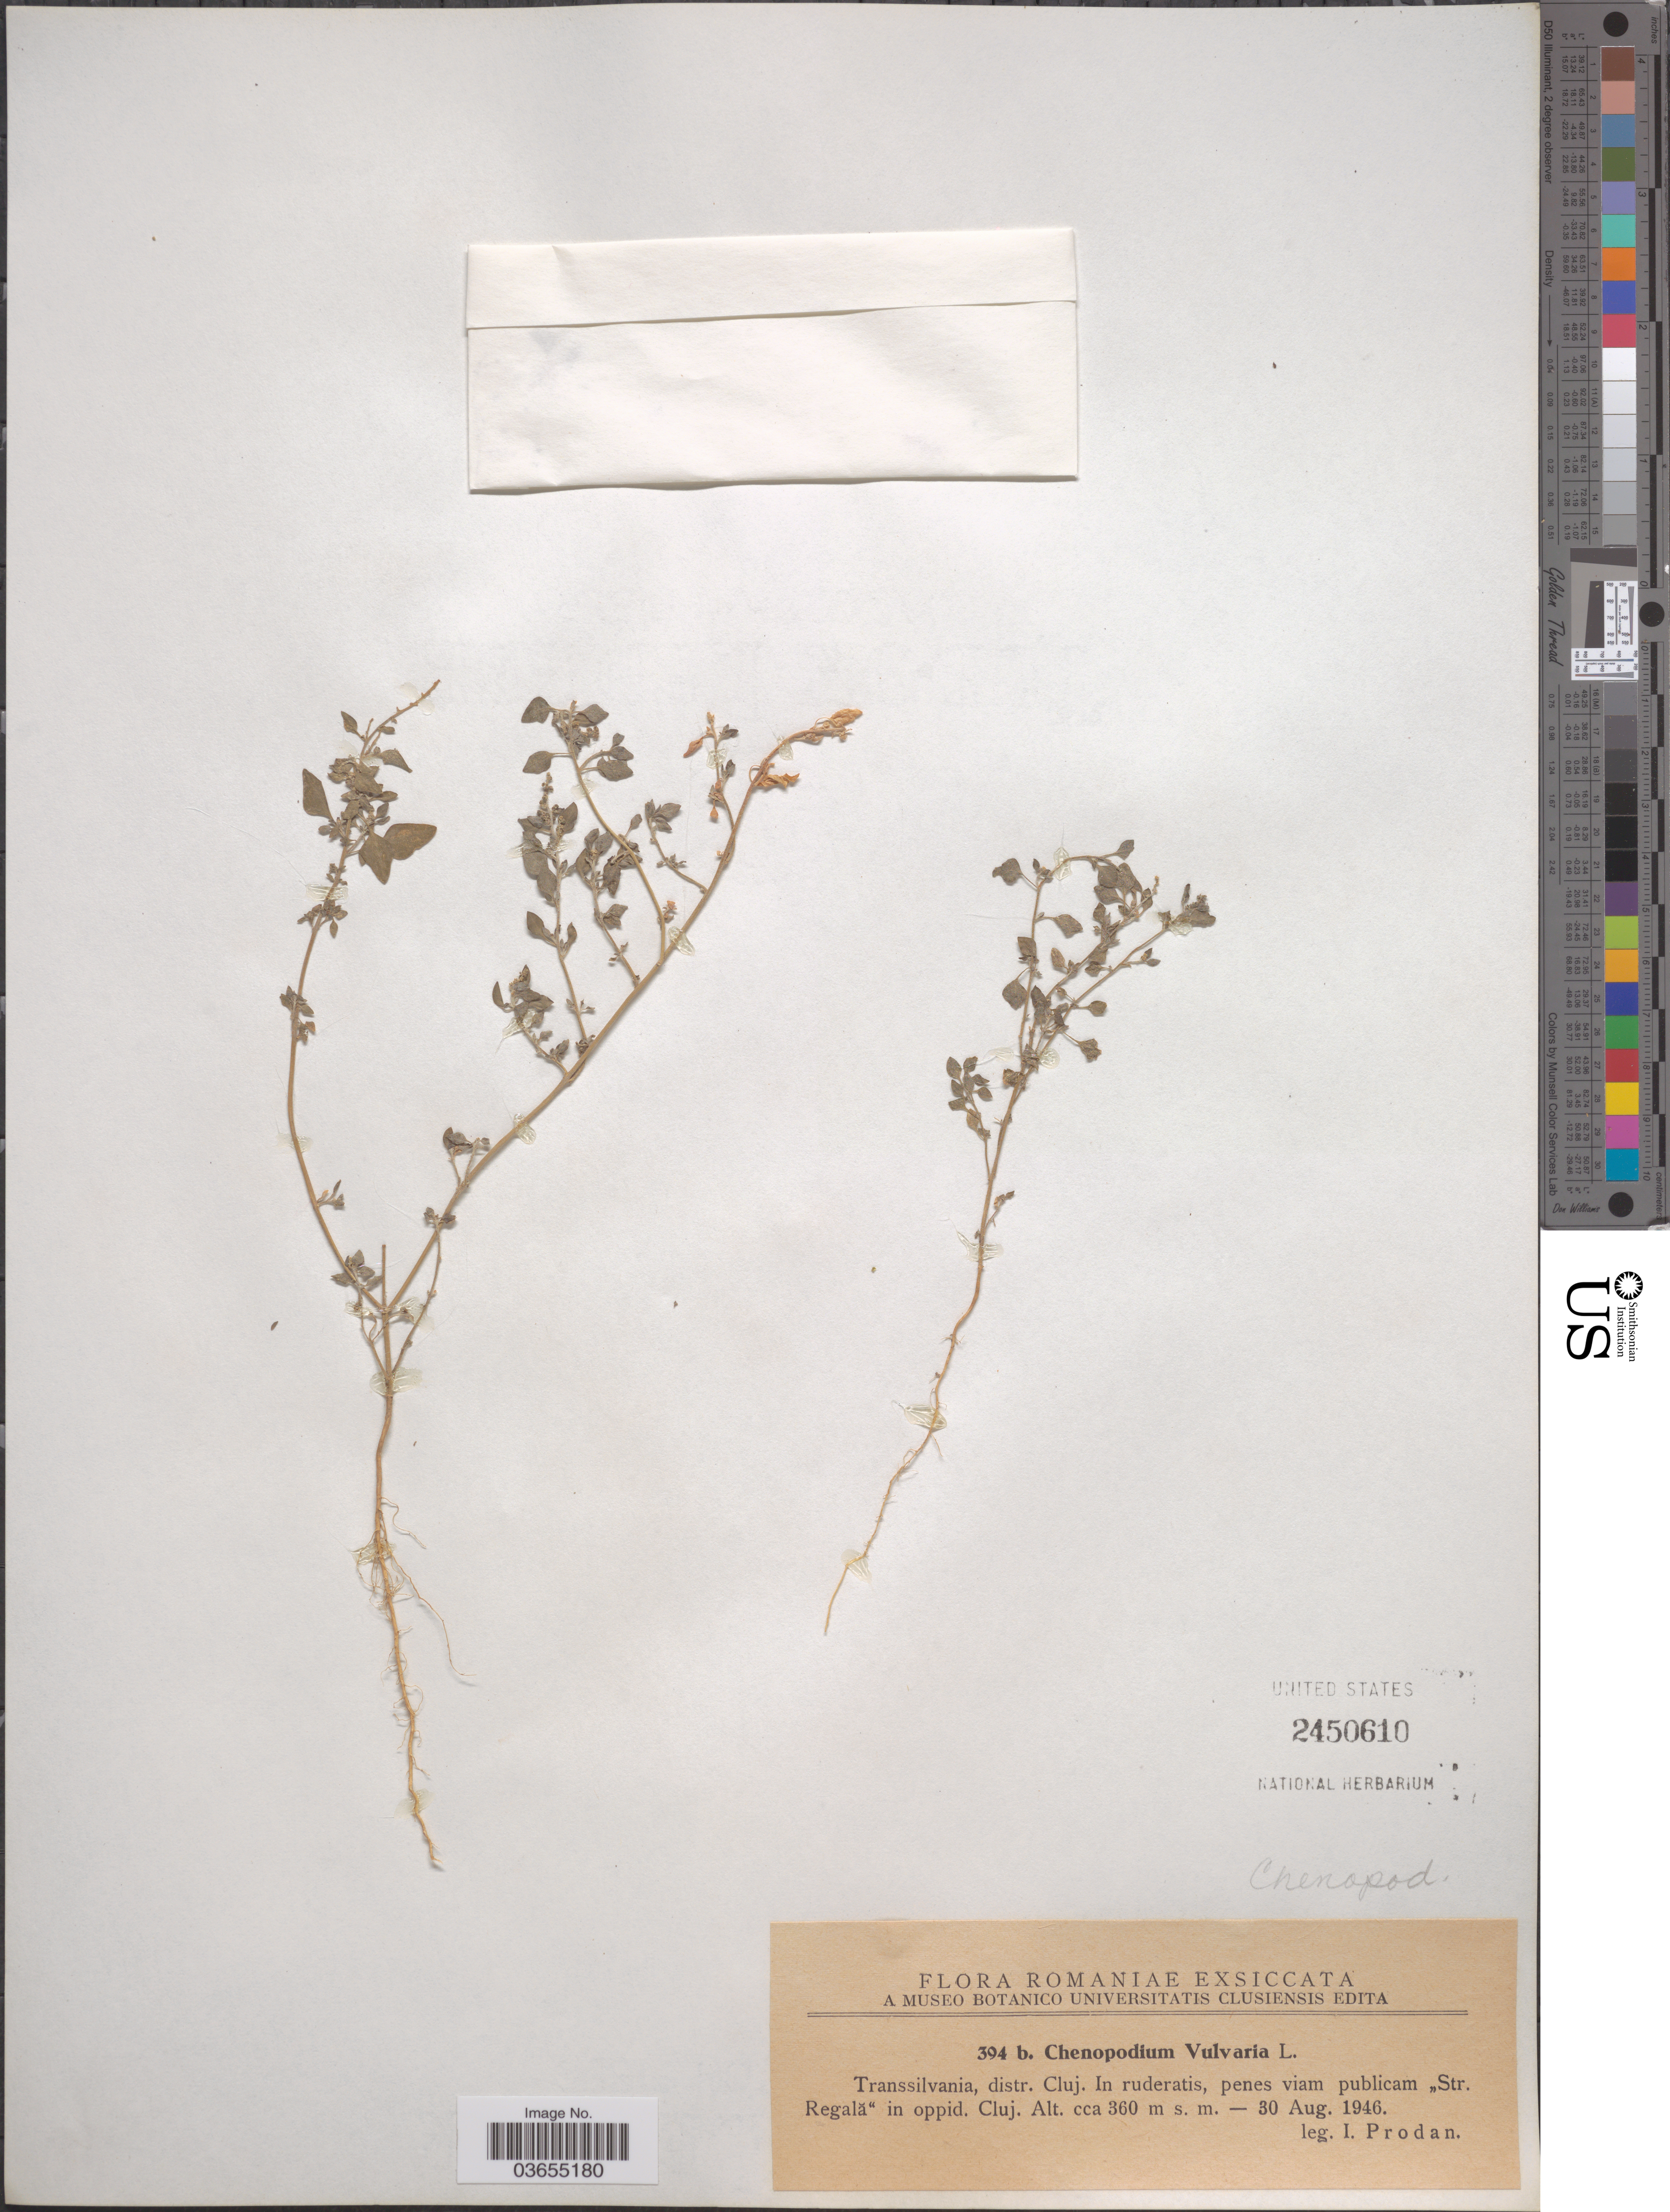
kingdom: Plantae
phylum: Tracheophyta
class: Magnoliopsida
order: Caryophyllales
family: Amaranthaceae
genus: Chenopodium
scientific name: Chenopodium vulvaria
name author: L.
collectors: J. Prodan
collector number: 394b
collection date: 1946-08-30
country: Romania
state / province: Cluj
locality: Transsilvania, distr. Cluj. In ruderatis, penes viam publicam "Str. Regală" in oppid. Cluj.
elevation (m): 360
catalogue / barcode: US 2450610